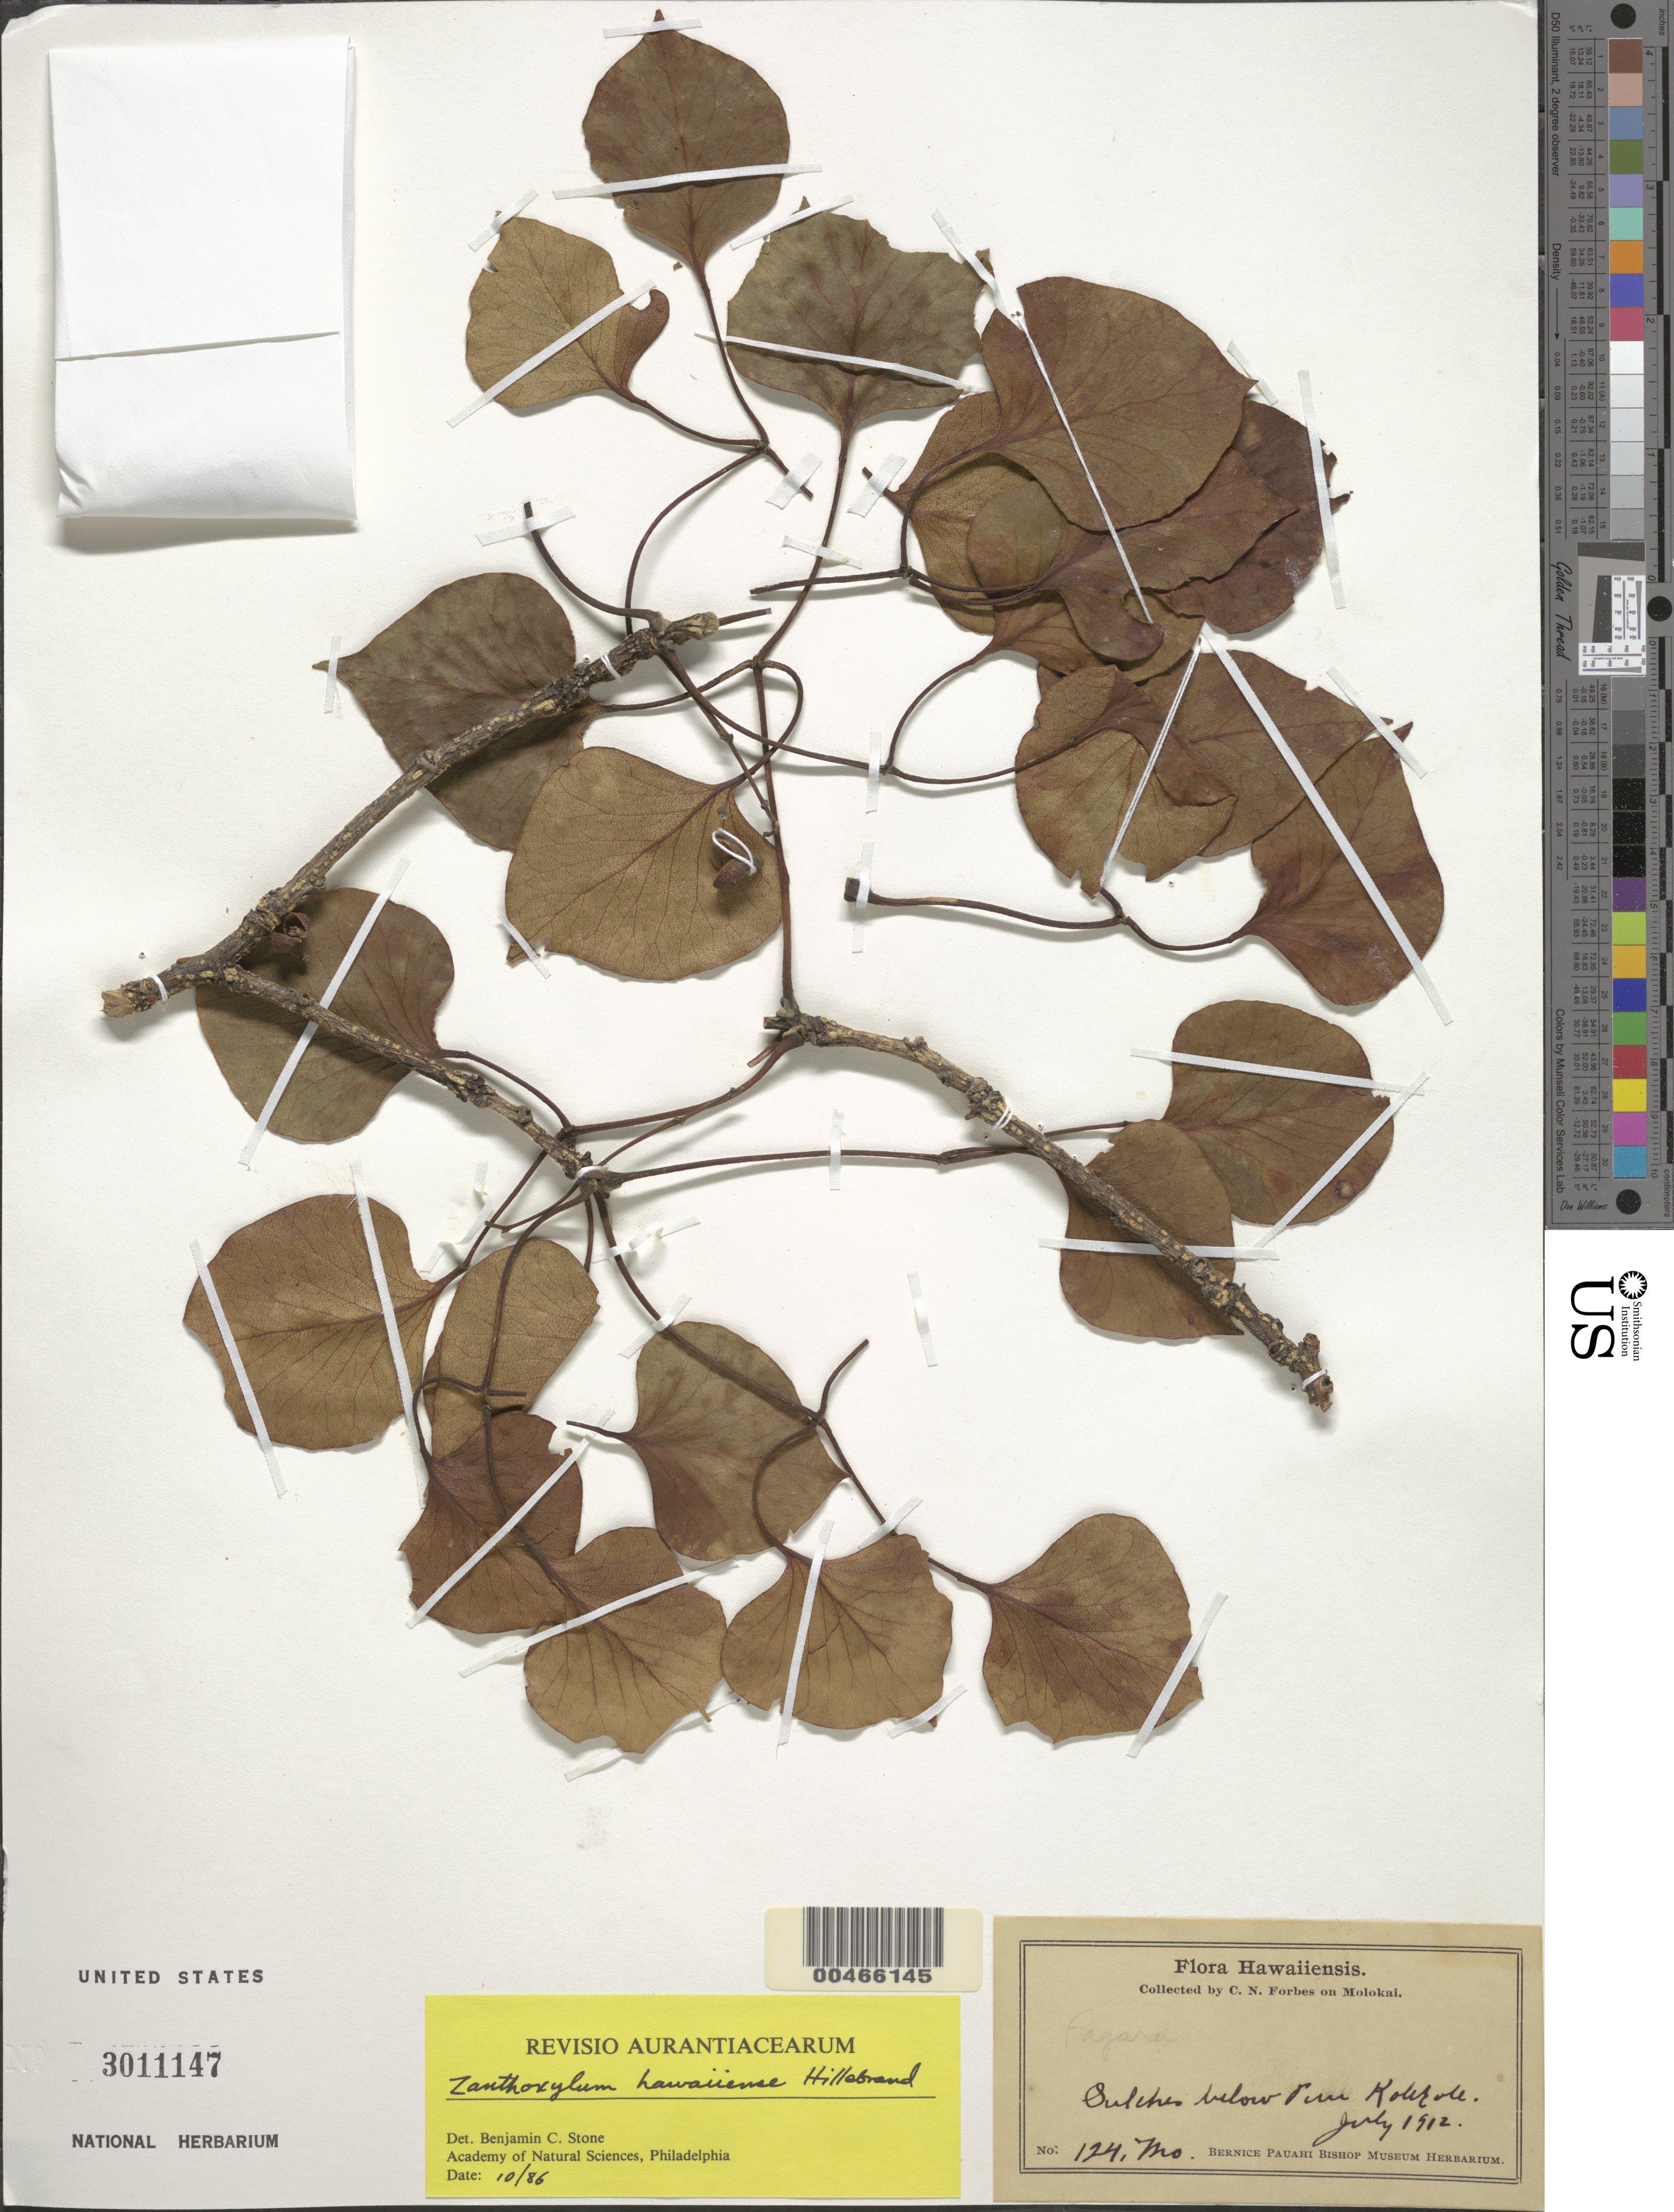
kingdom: Plantae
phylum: Tracheophyta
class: Magnoliopsida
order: Sapindales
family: Rutaceae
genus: Zanthoxylum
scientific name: Zanthoxylum hawaiiense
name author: Hillebr.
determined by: Stone, Benjamin C.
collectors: C. N. Forbes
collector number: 124.Mo.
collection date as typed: Jul 1912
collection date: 1912-07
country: United States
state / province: Hawaii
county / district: Maui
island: Moloka'i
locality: Gulches below Puu Kolekole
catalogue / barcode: US 3011147